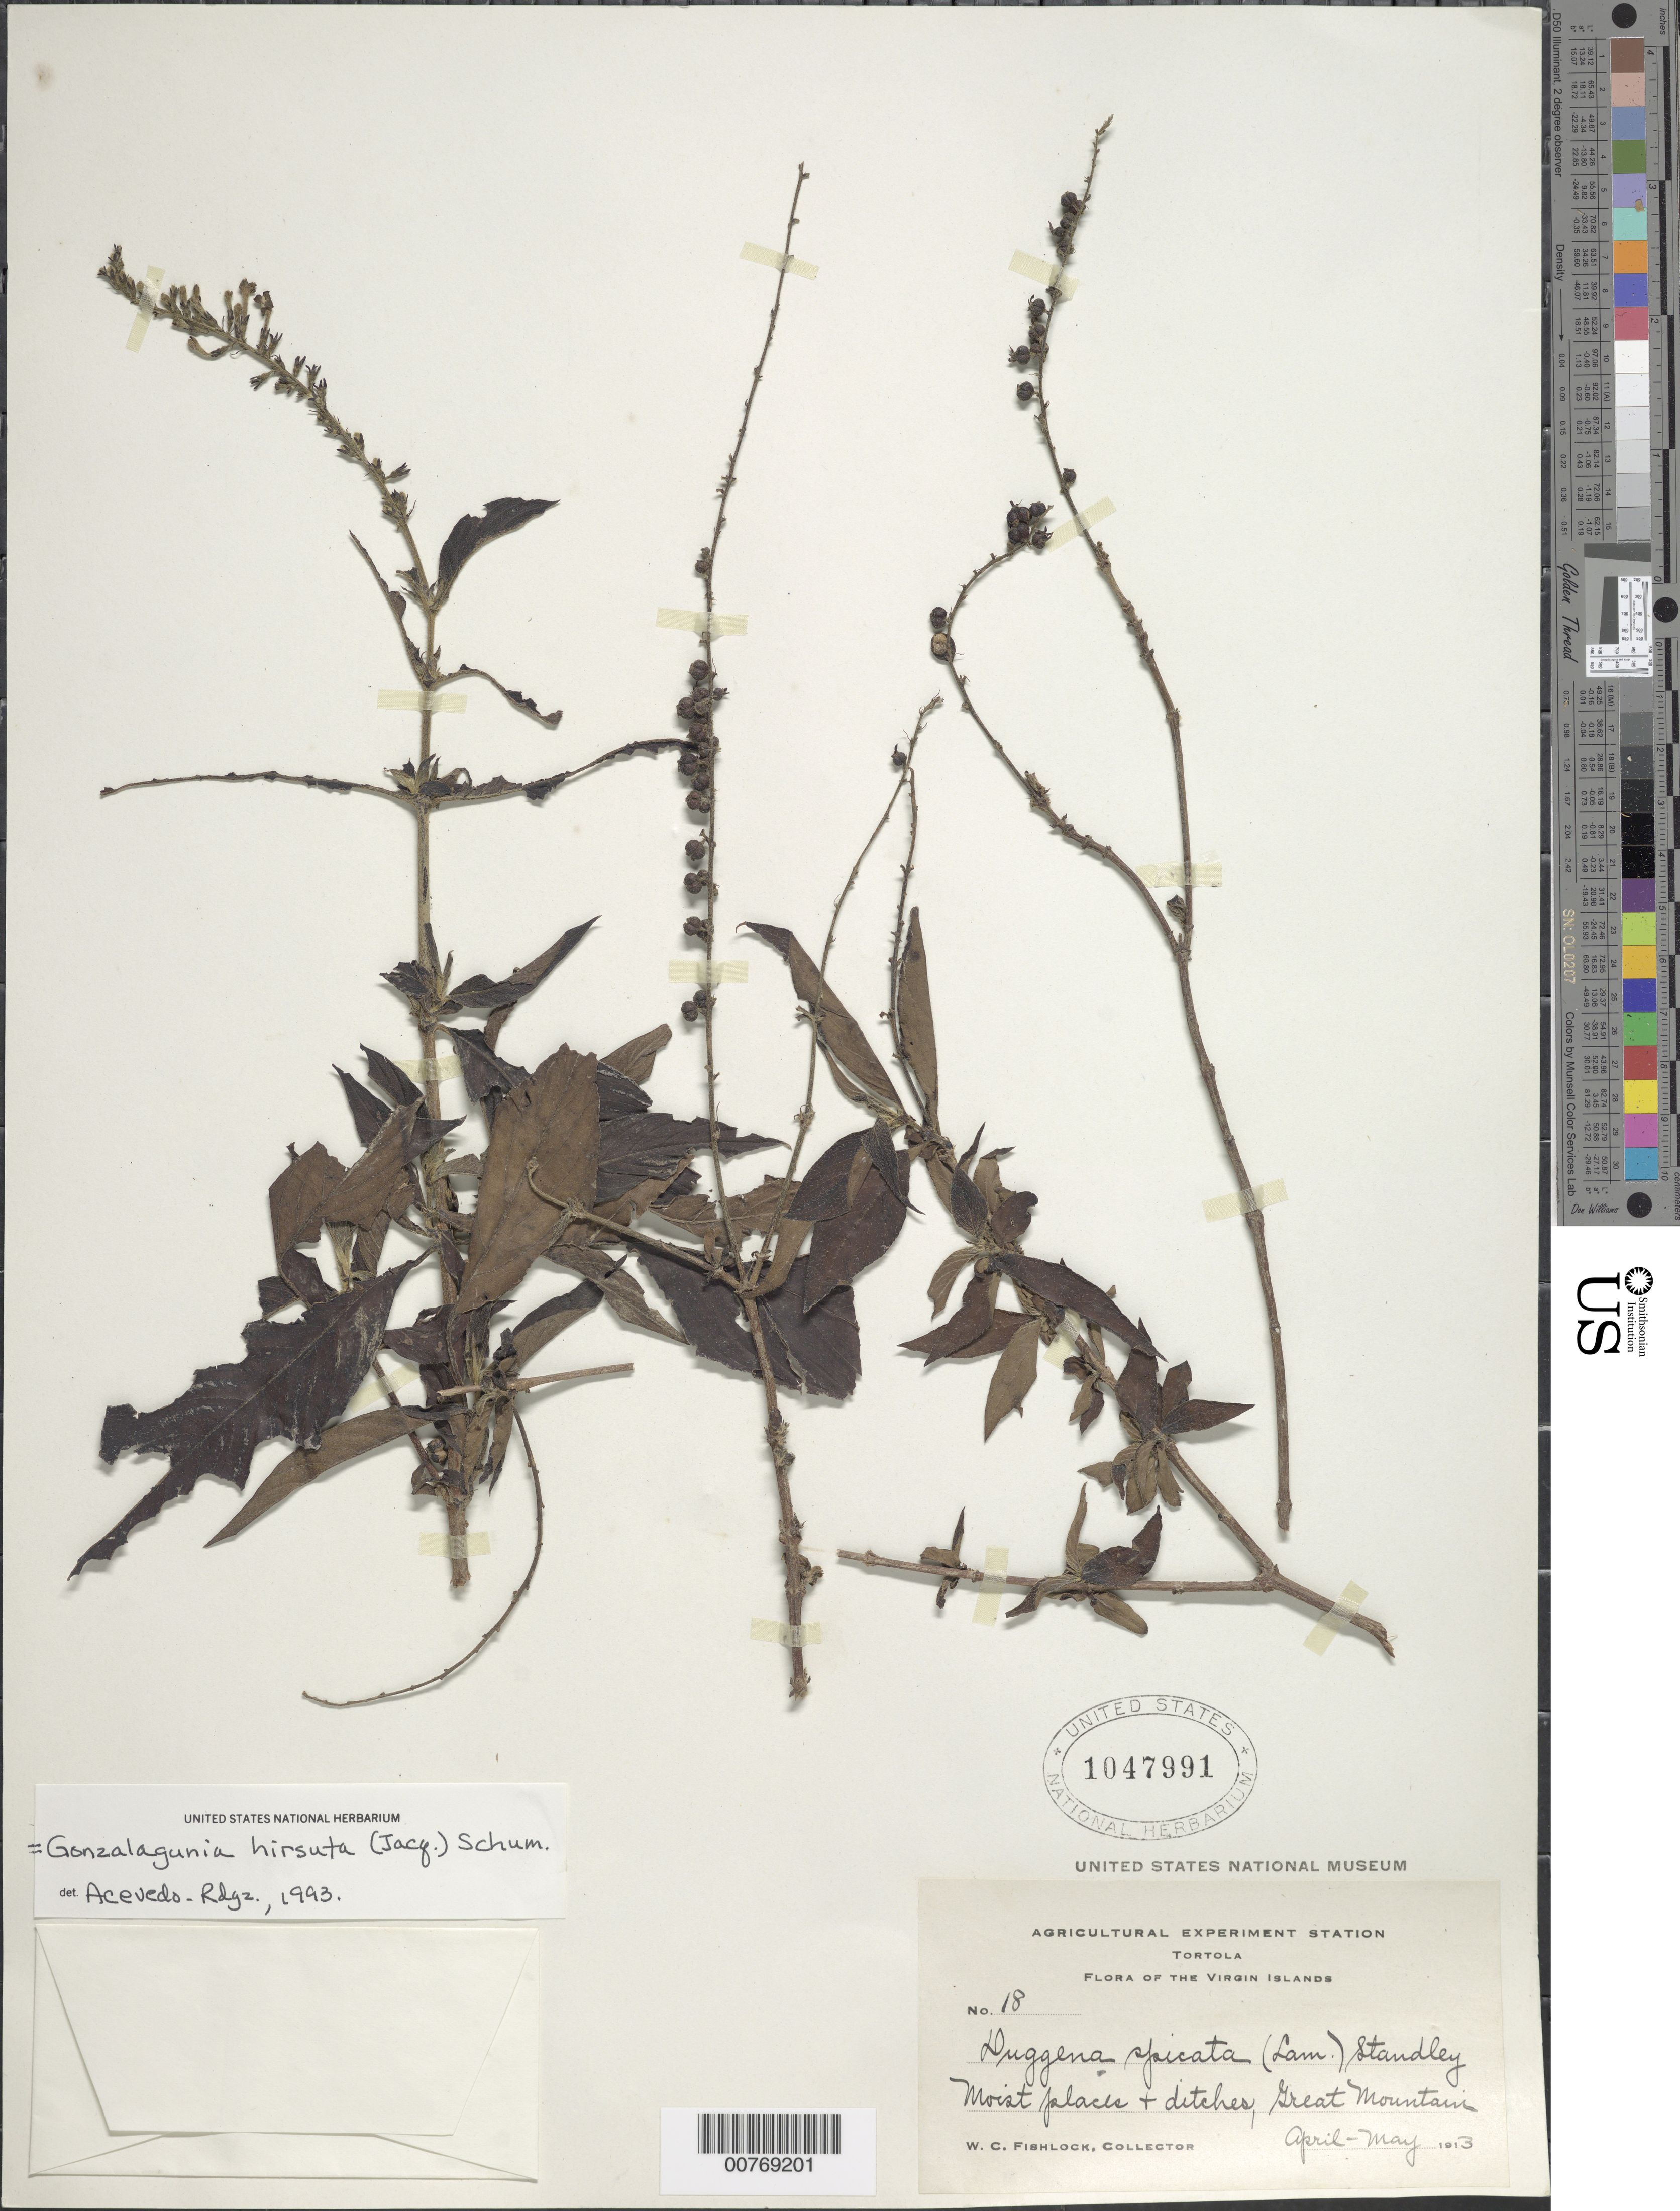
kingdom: Plantae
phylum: Tracheophyta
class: Magnoliopsida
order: Gentianales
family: Rubiaceae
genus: Gonzalagunia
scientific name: Gonzalagunia hirsuta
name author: (Jacq.) K. Schum.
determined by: Acevedo-Rodríguez, P., (BOT), Smithsonian Institution - National Museum of Natural History (UNITED STATES)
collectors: W. Fishlock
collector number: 18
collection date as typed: Apr 1913 to -- May 1913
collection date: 1913-04/1913-05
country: British Virgin Islands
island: Tortola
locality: Great Mountain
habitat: Moist places and ditches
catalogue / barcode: US 1047991